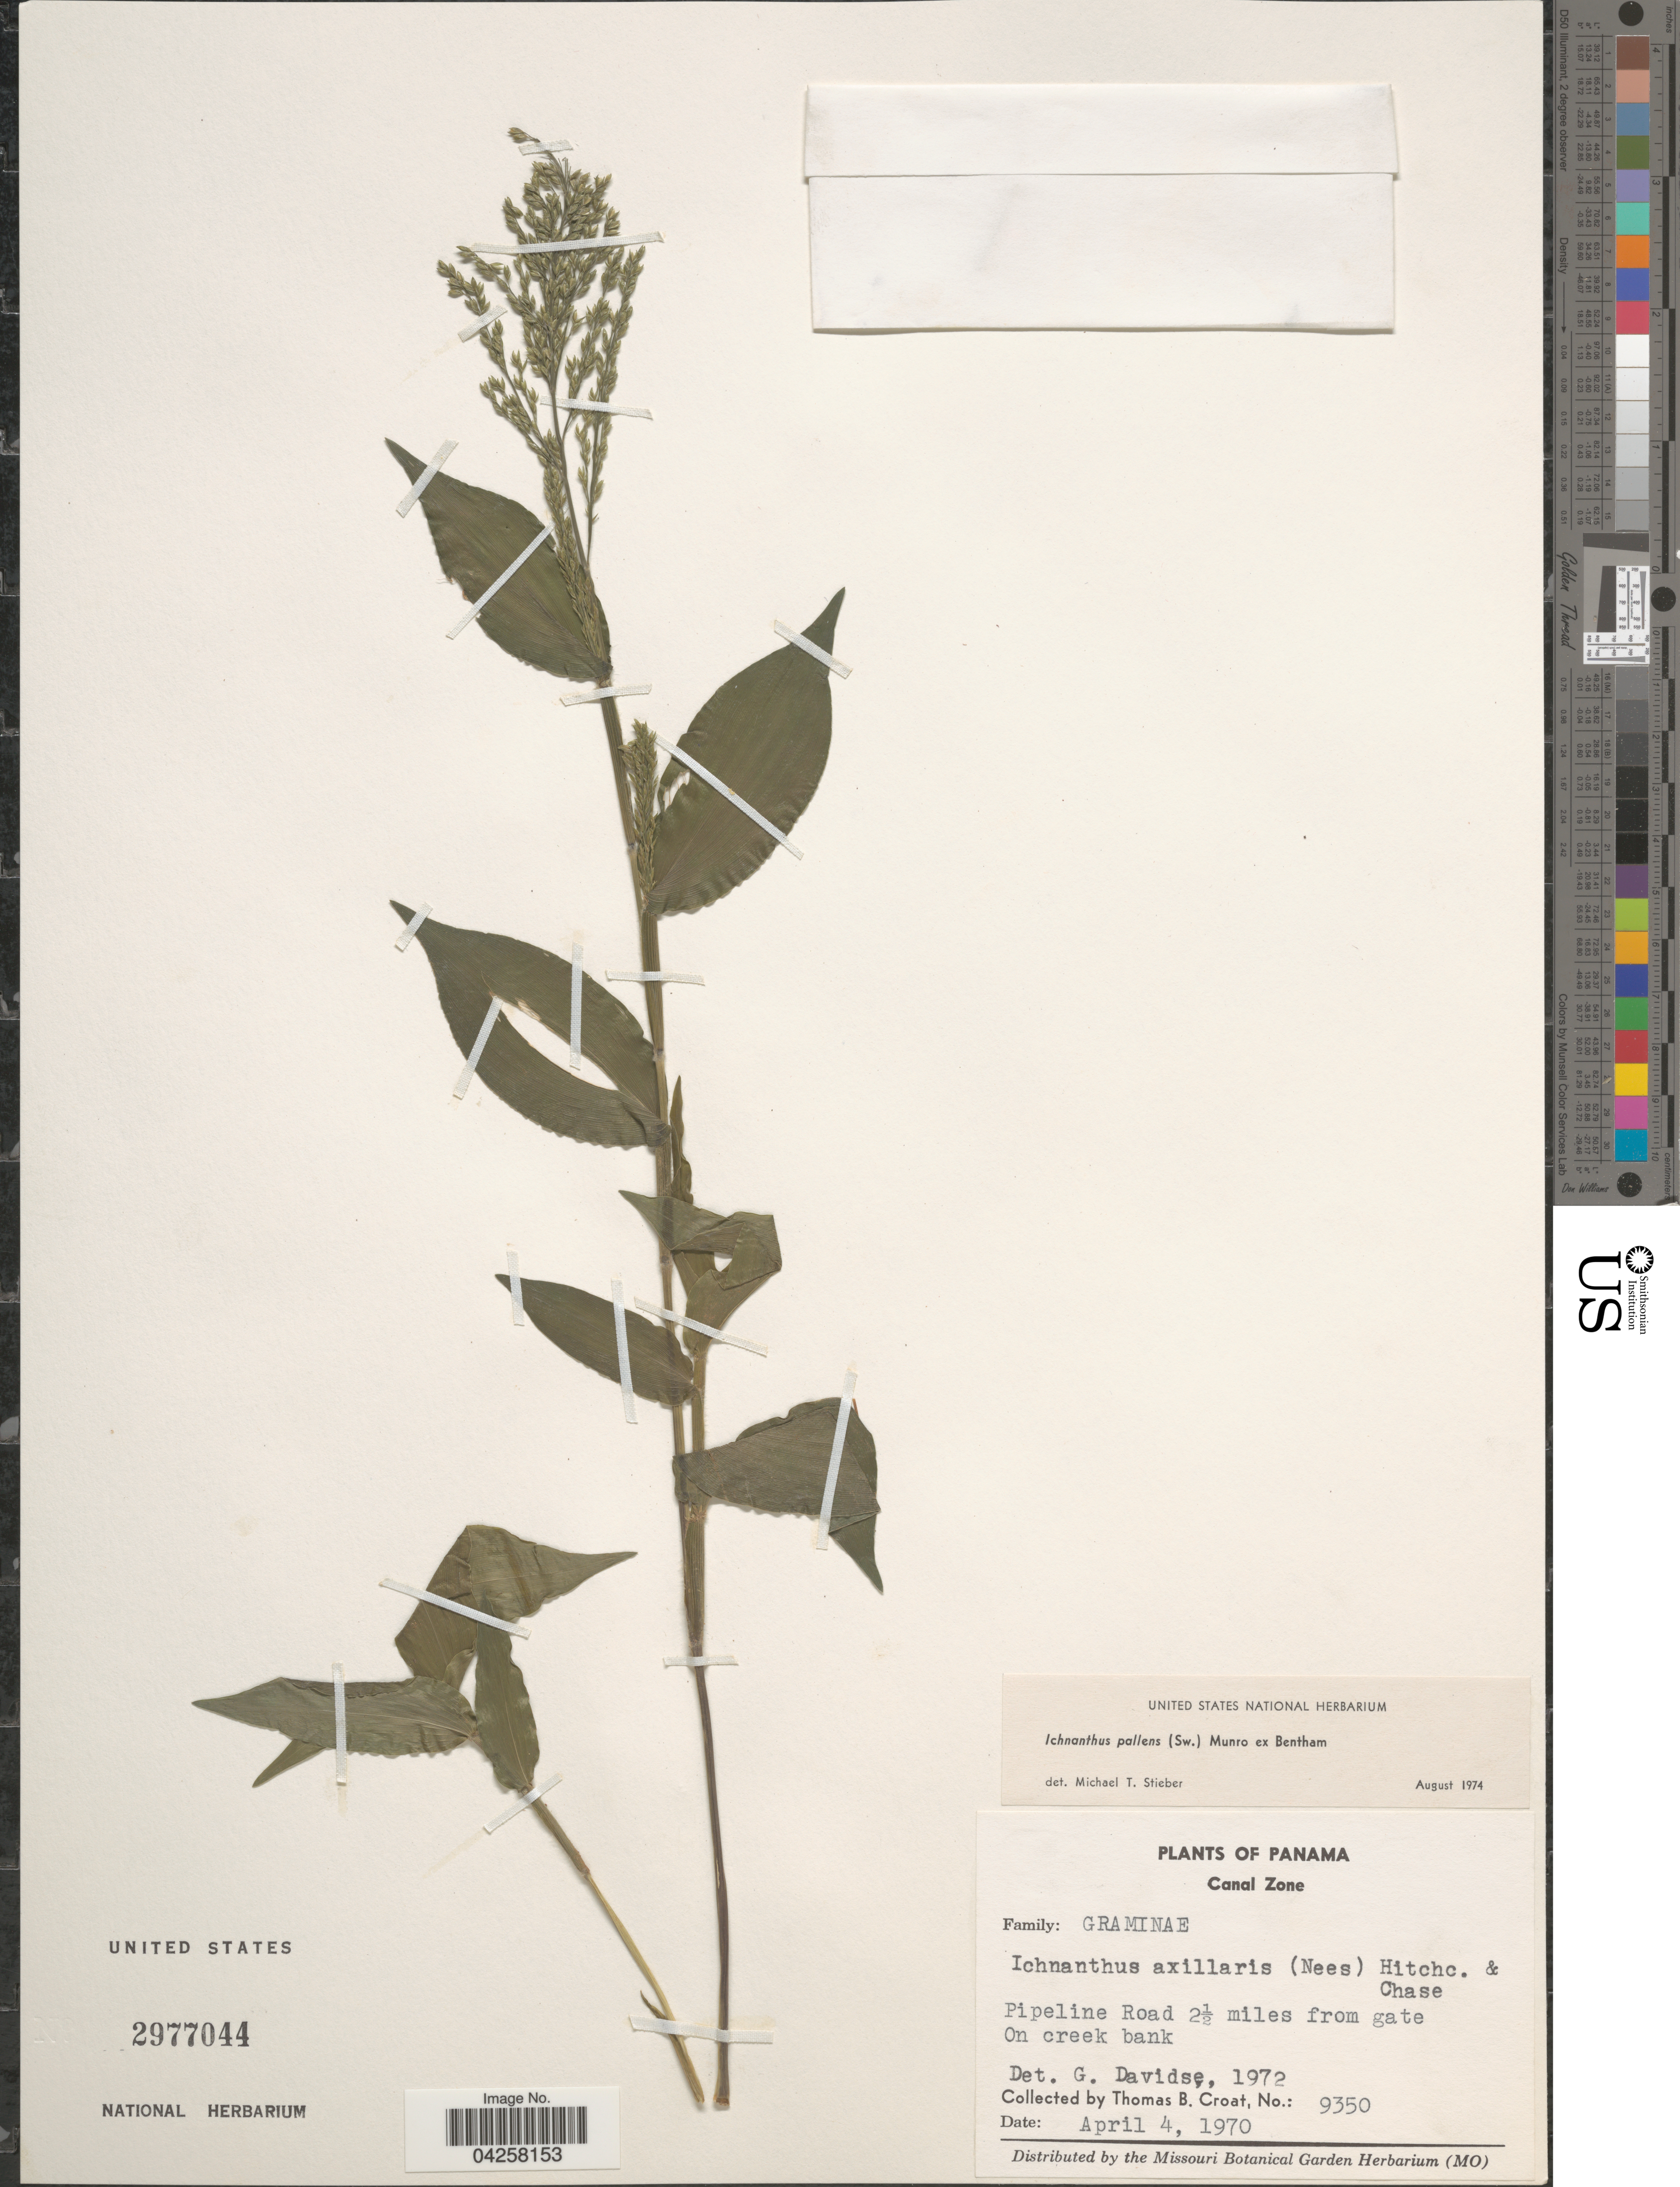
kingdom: Plantae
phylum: Tracheophyta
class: Liliopsida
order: Poales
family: Poaceae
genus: Ichnanthus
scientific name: Ichnanthus pallens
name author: (Sw.) Munro ex Benth.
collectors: T. B. Croat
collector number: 9350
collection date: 1970-04-04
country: Panama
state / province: Colón / Panamá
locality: Canal Zone. Pipeline Road 2½ miles from gate. On creek bank.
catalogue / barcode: US 2977044